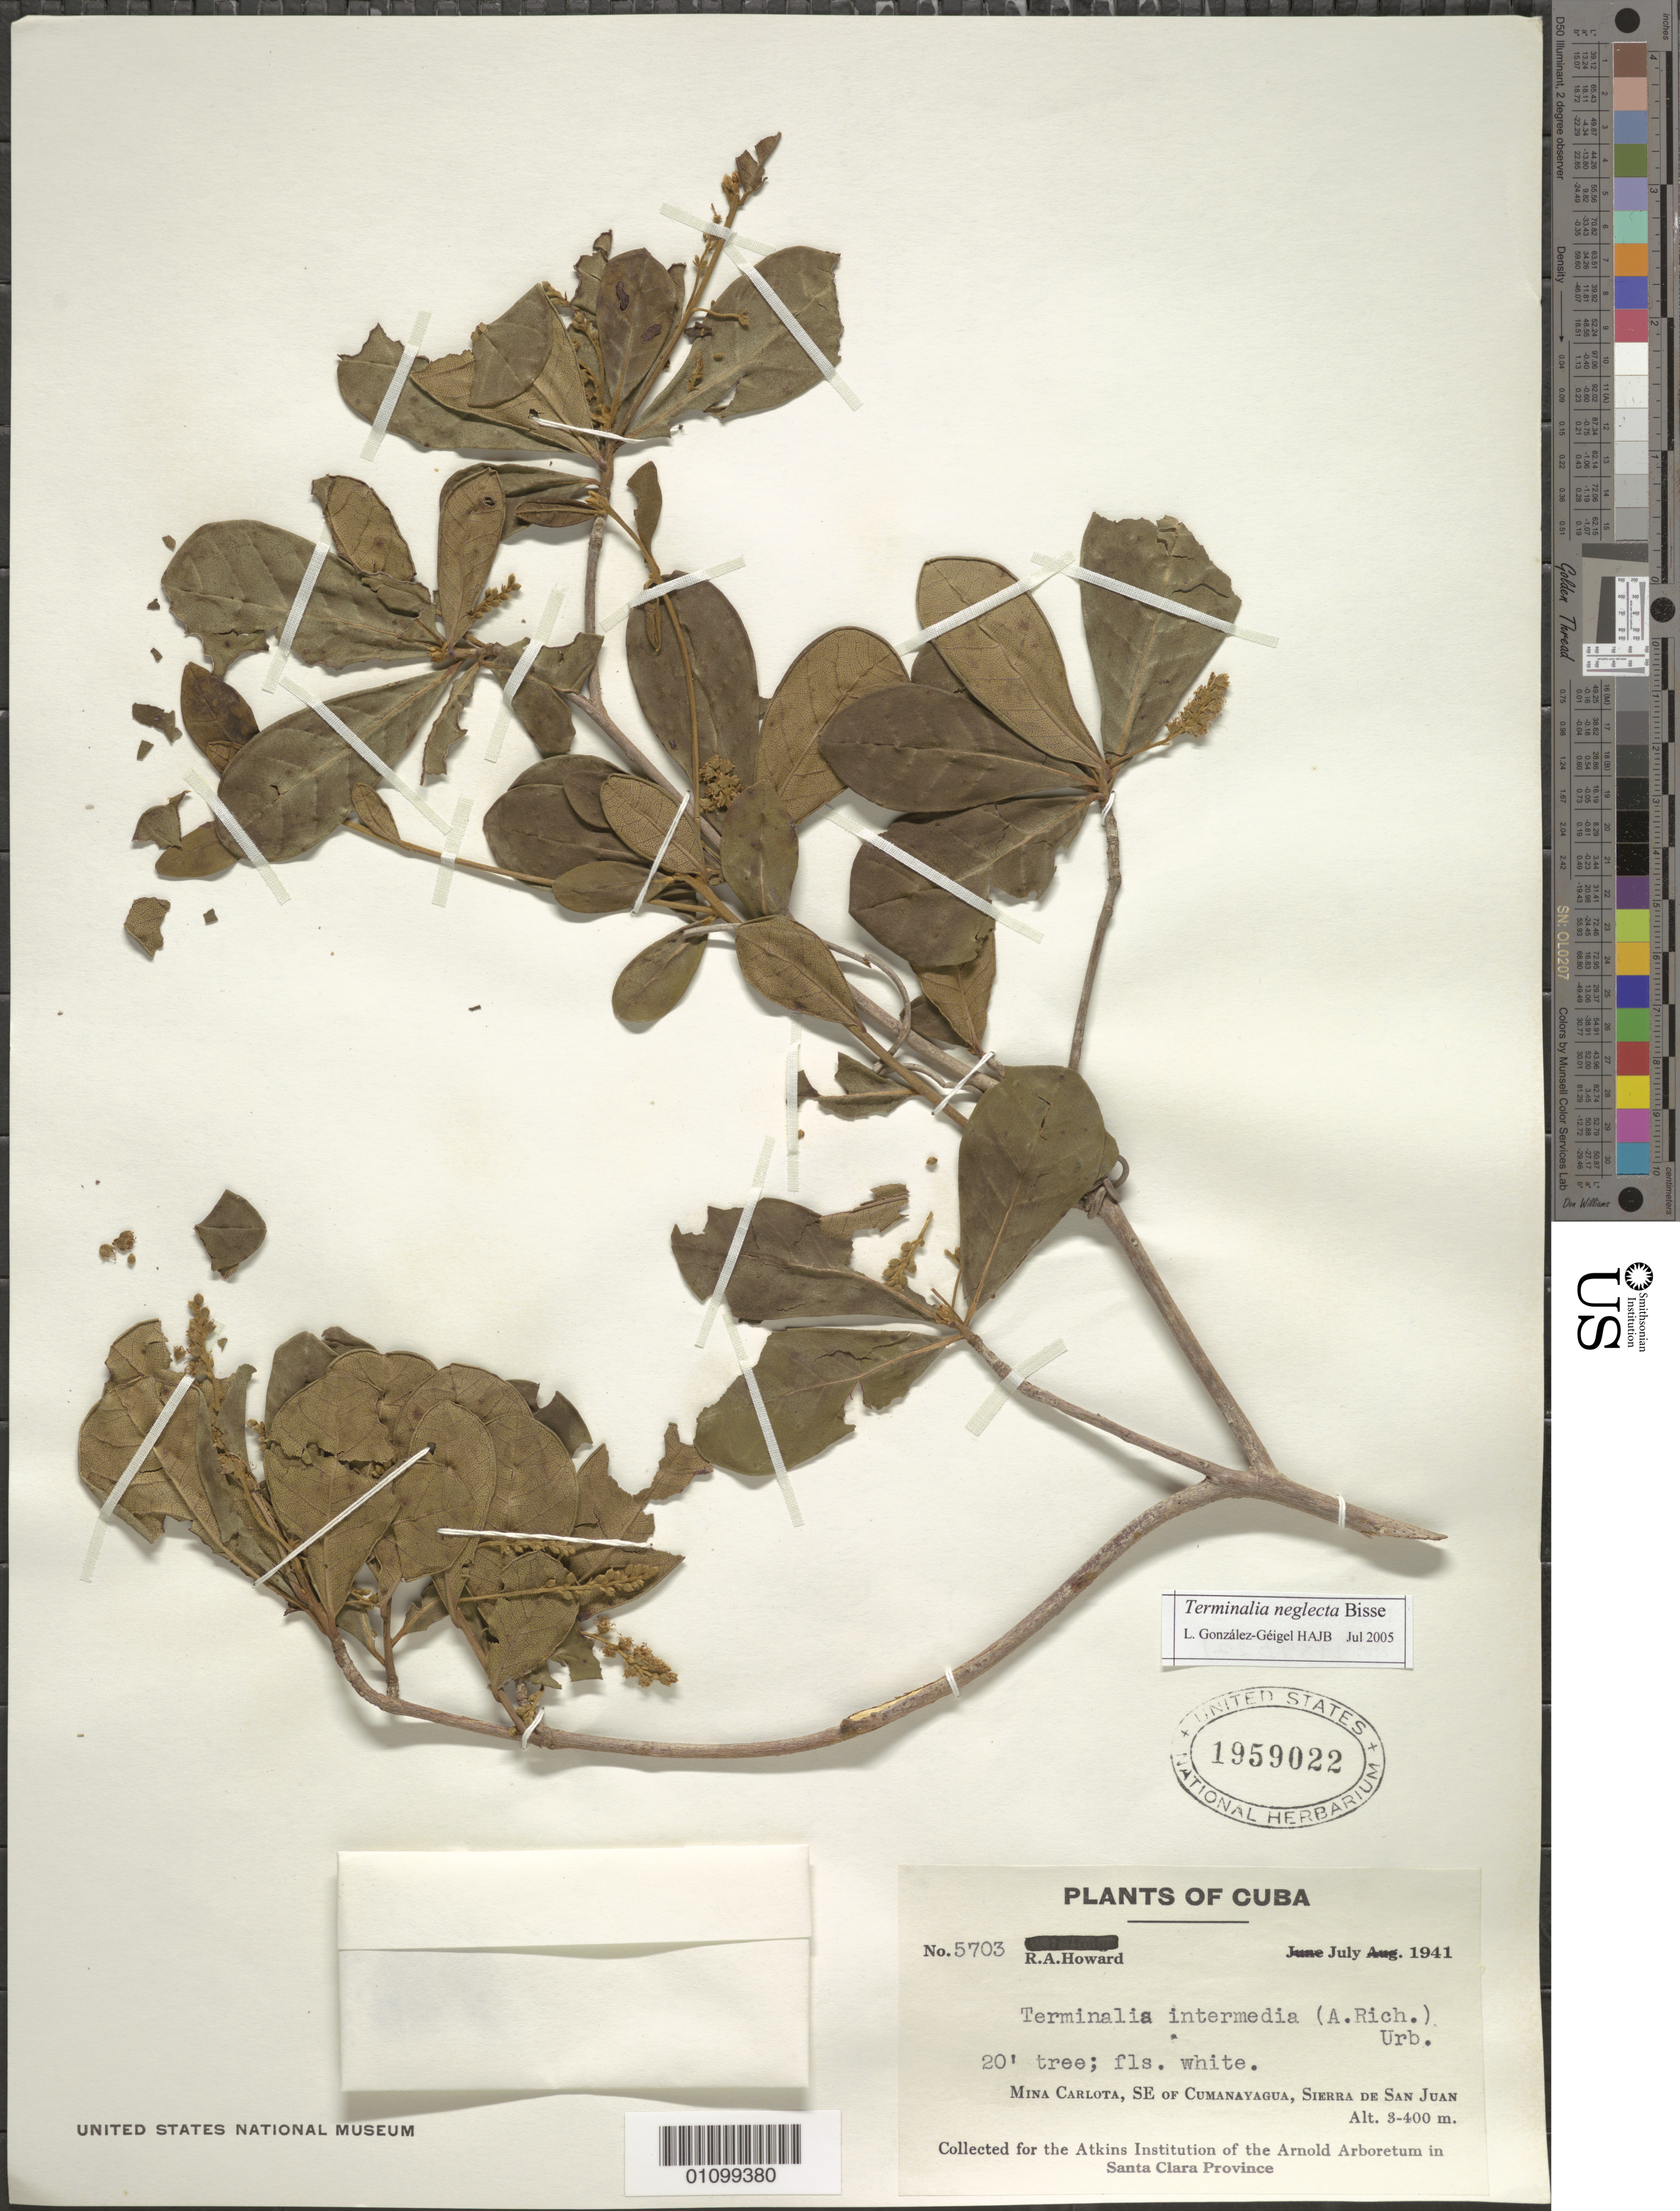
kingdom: Plantae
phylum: Tracheophyta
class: Magnoliopsida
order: Myrtales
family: Combretaceae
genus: Terminalia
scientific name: Terminalia neglecta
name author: Bisse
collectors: R. A. Howard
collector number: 5703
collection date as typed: Jul 1941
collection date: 1941-07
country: Cuba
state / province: Villa Clara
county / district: Santa Clara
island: Cuba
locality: Mina Carlota, SE of Cumanayagua, Sierra de San Juan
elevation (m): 3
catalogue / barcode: US 1959022